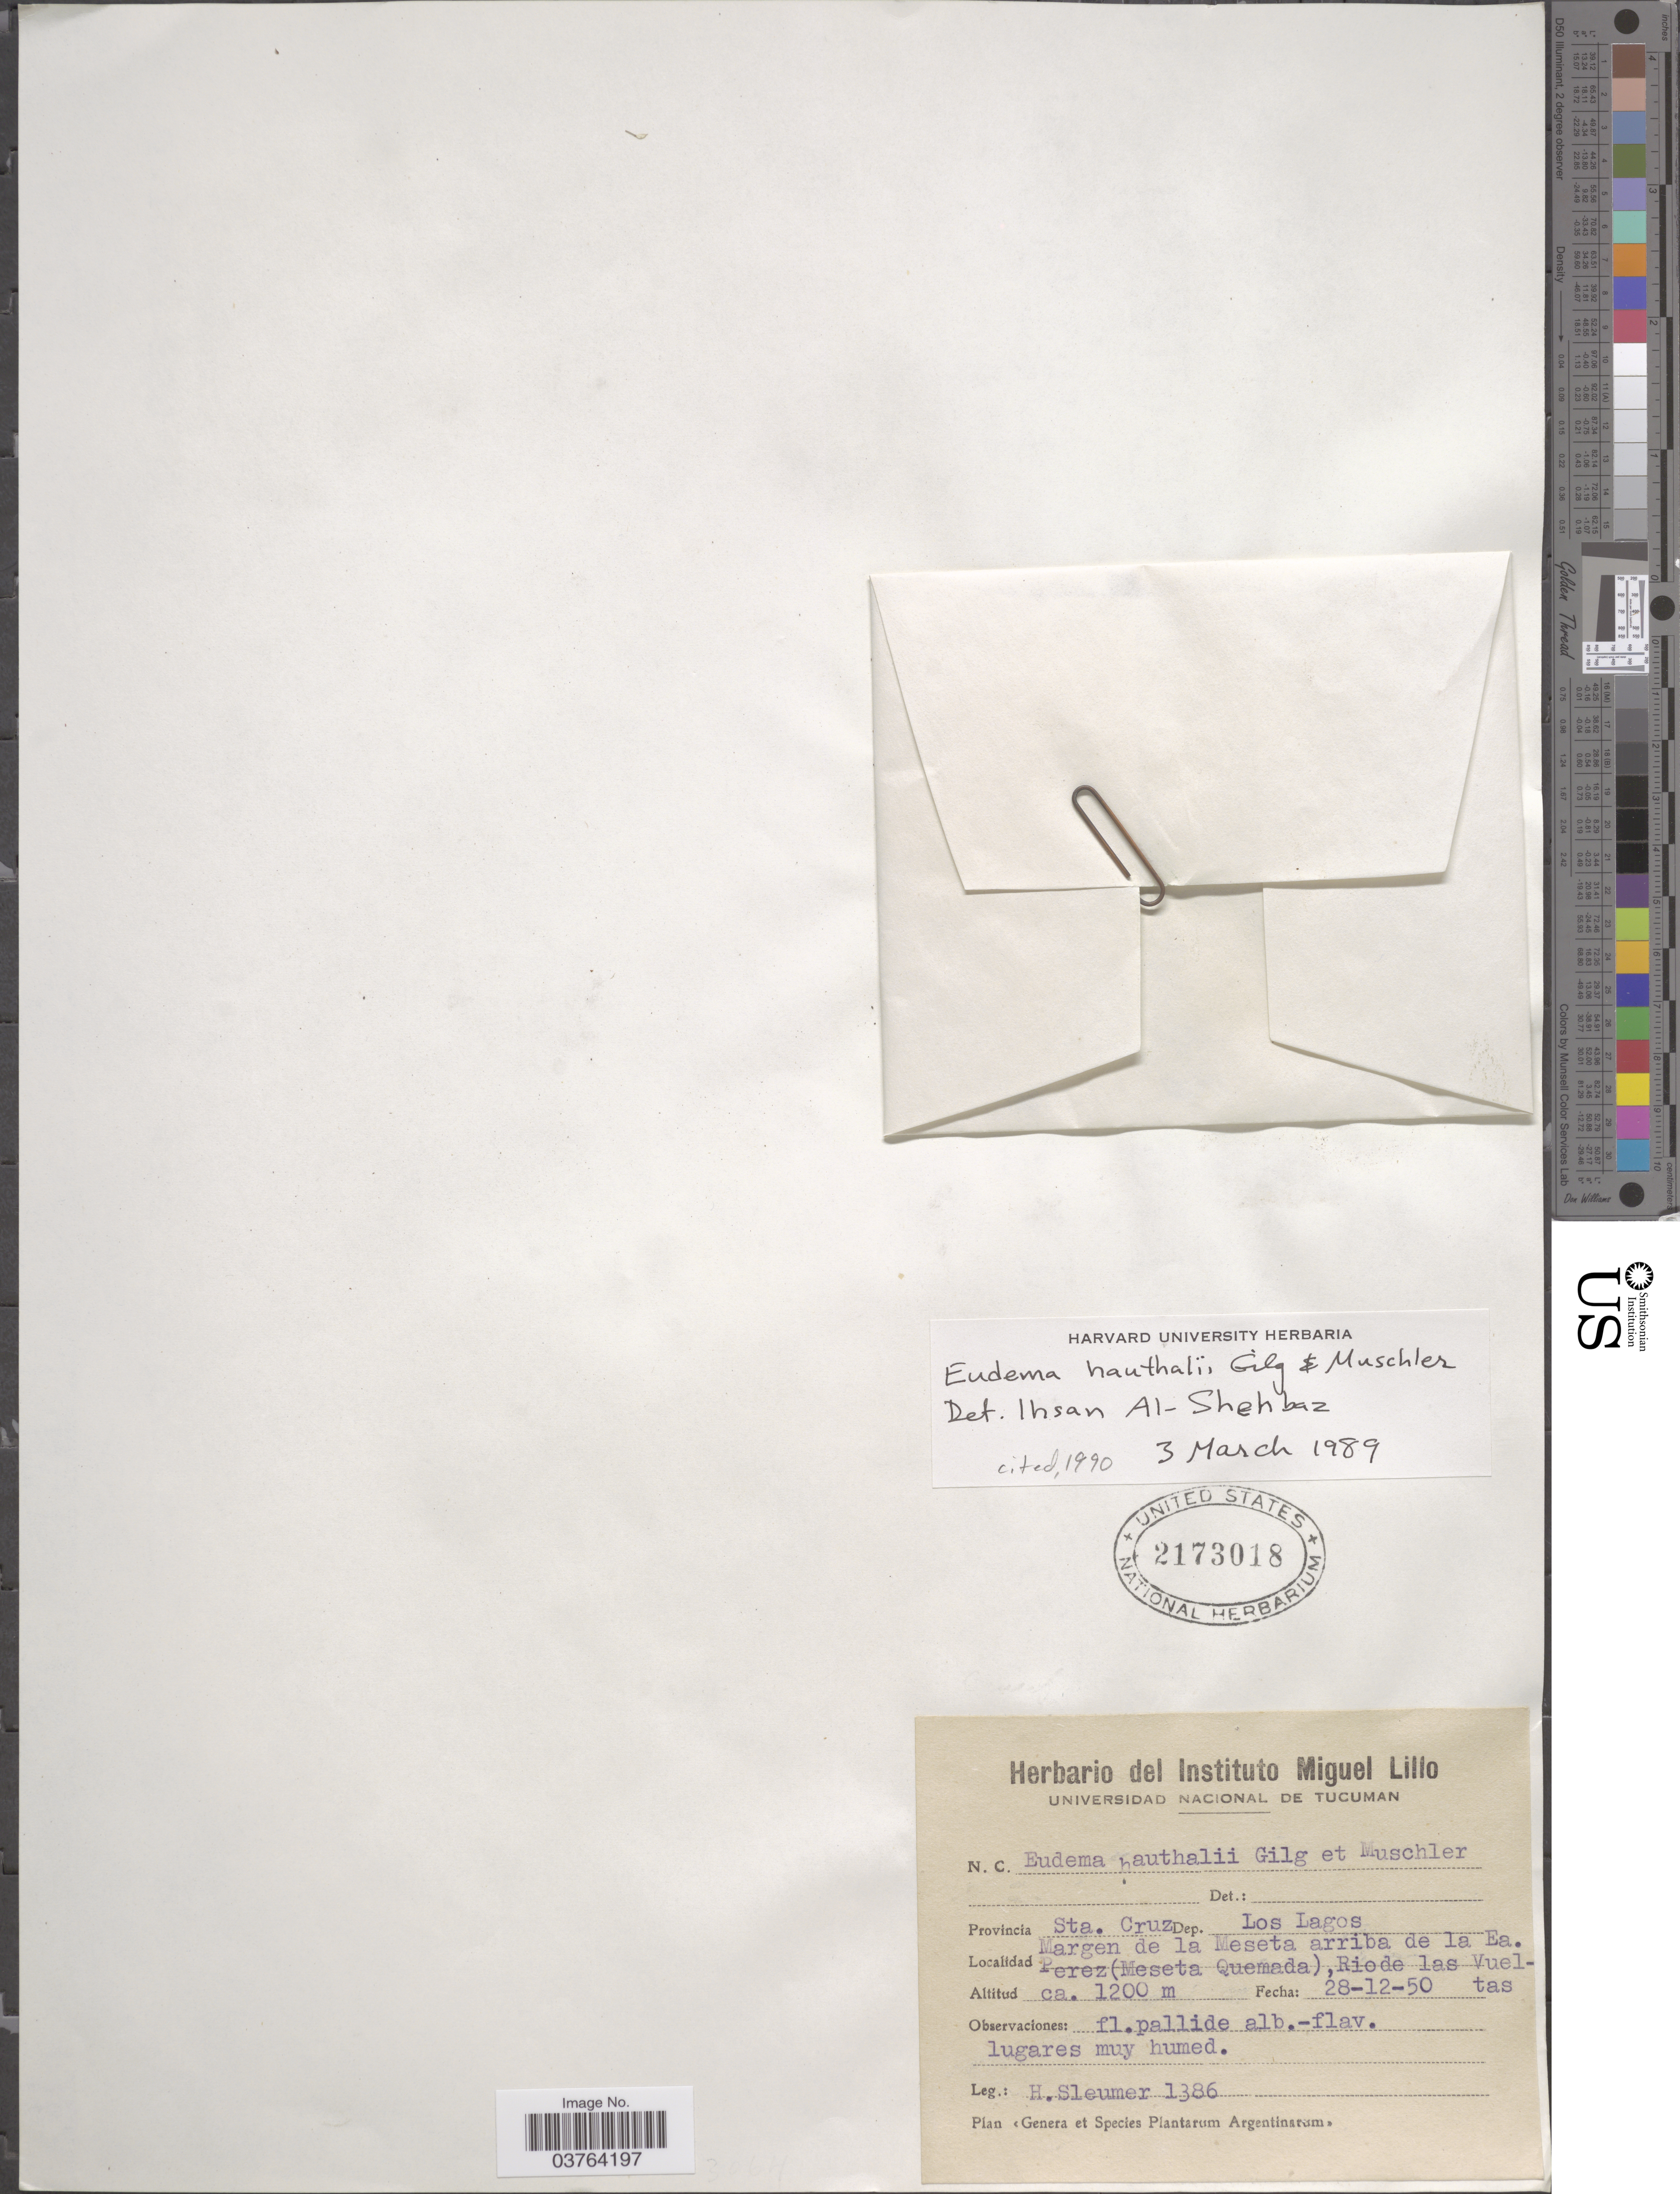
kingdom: Plantae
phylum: Tracheophyta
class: Magnoliopsida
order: Brassicales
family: Brassicaceae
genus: Eudema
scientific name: Eudema hauthalii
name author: Gilg & Muschl.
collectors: H. O. Sleumer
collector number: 1386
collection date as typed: Transcribed d/m/y: 28/12/50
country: Argentina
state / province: Santa Cruz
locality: Provincia Sta. Cruz. Dep. Los Lagos. Margen de la Meseta arriba de la Ea. Perez (Meseta Quemada), Rio de las Vueltas.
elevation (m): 1200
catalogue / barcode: US 2173018